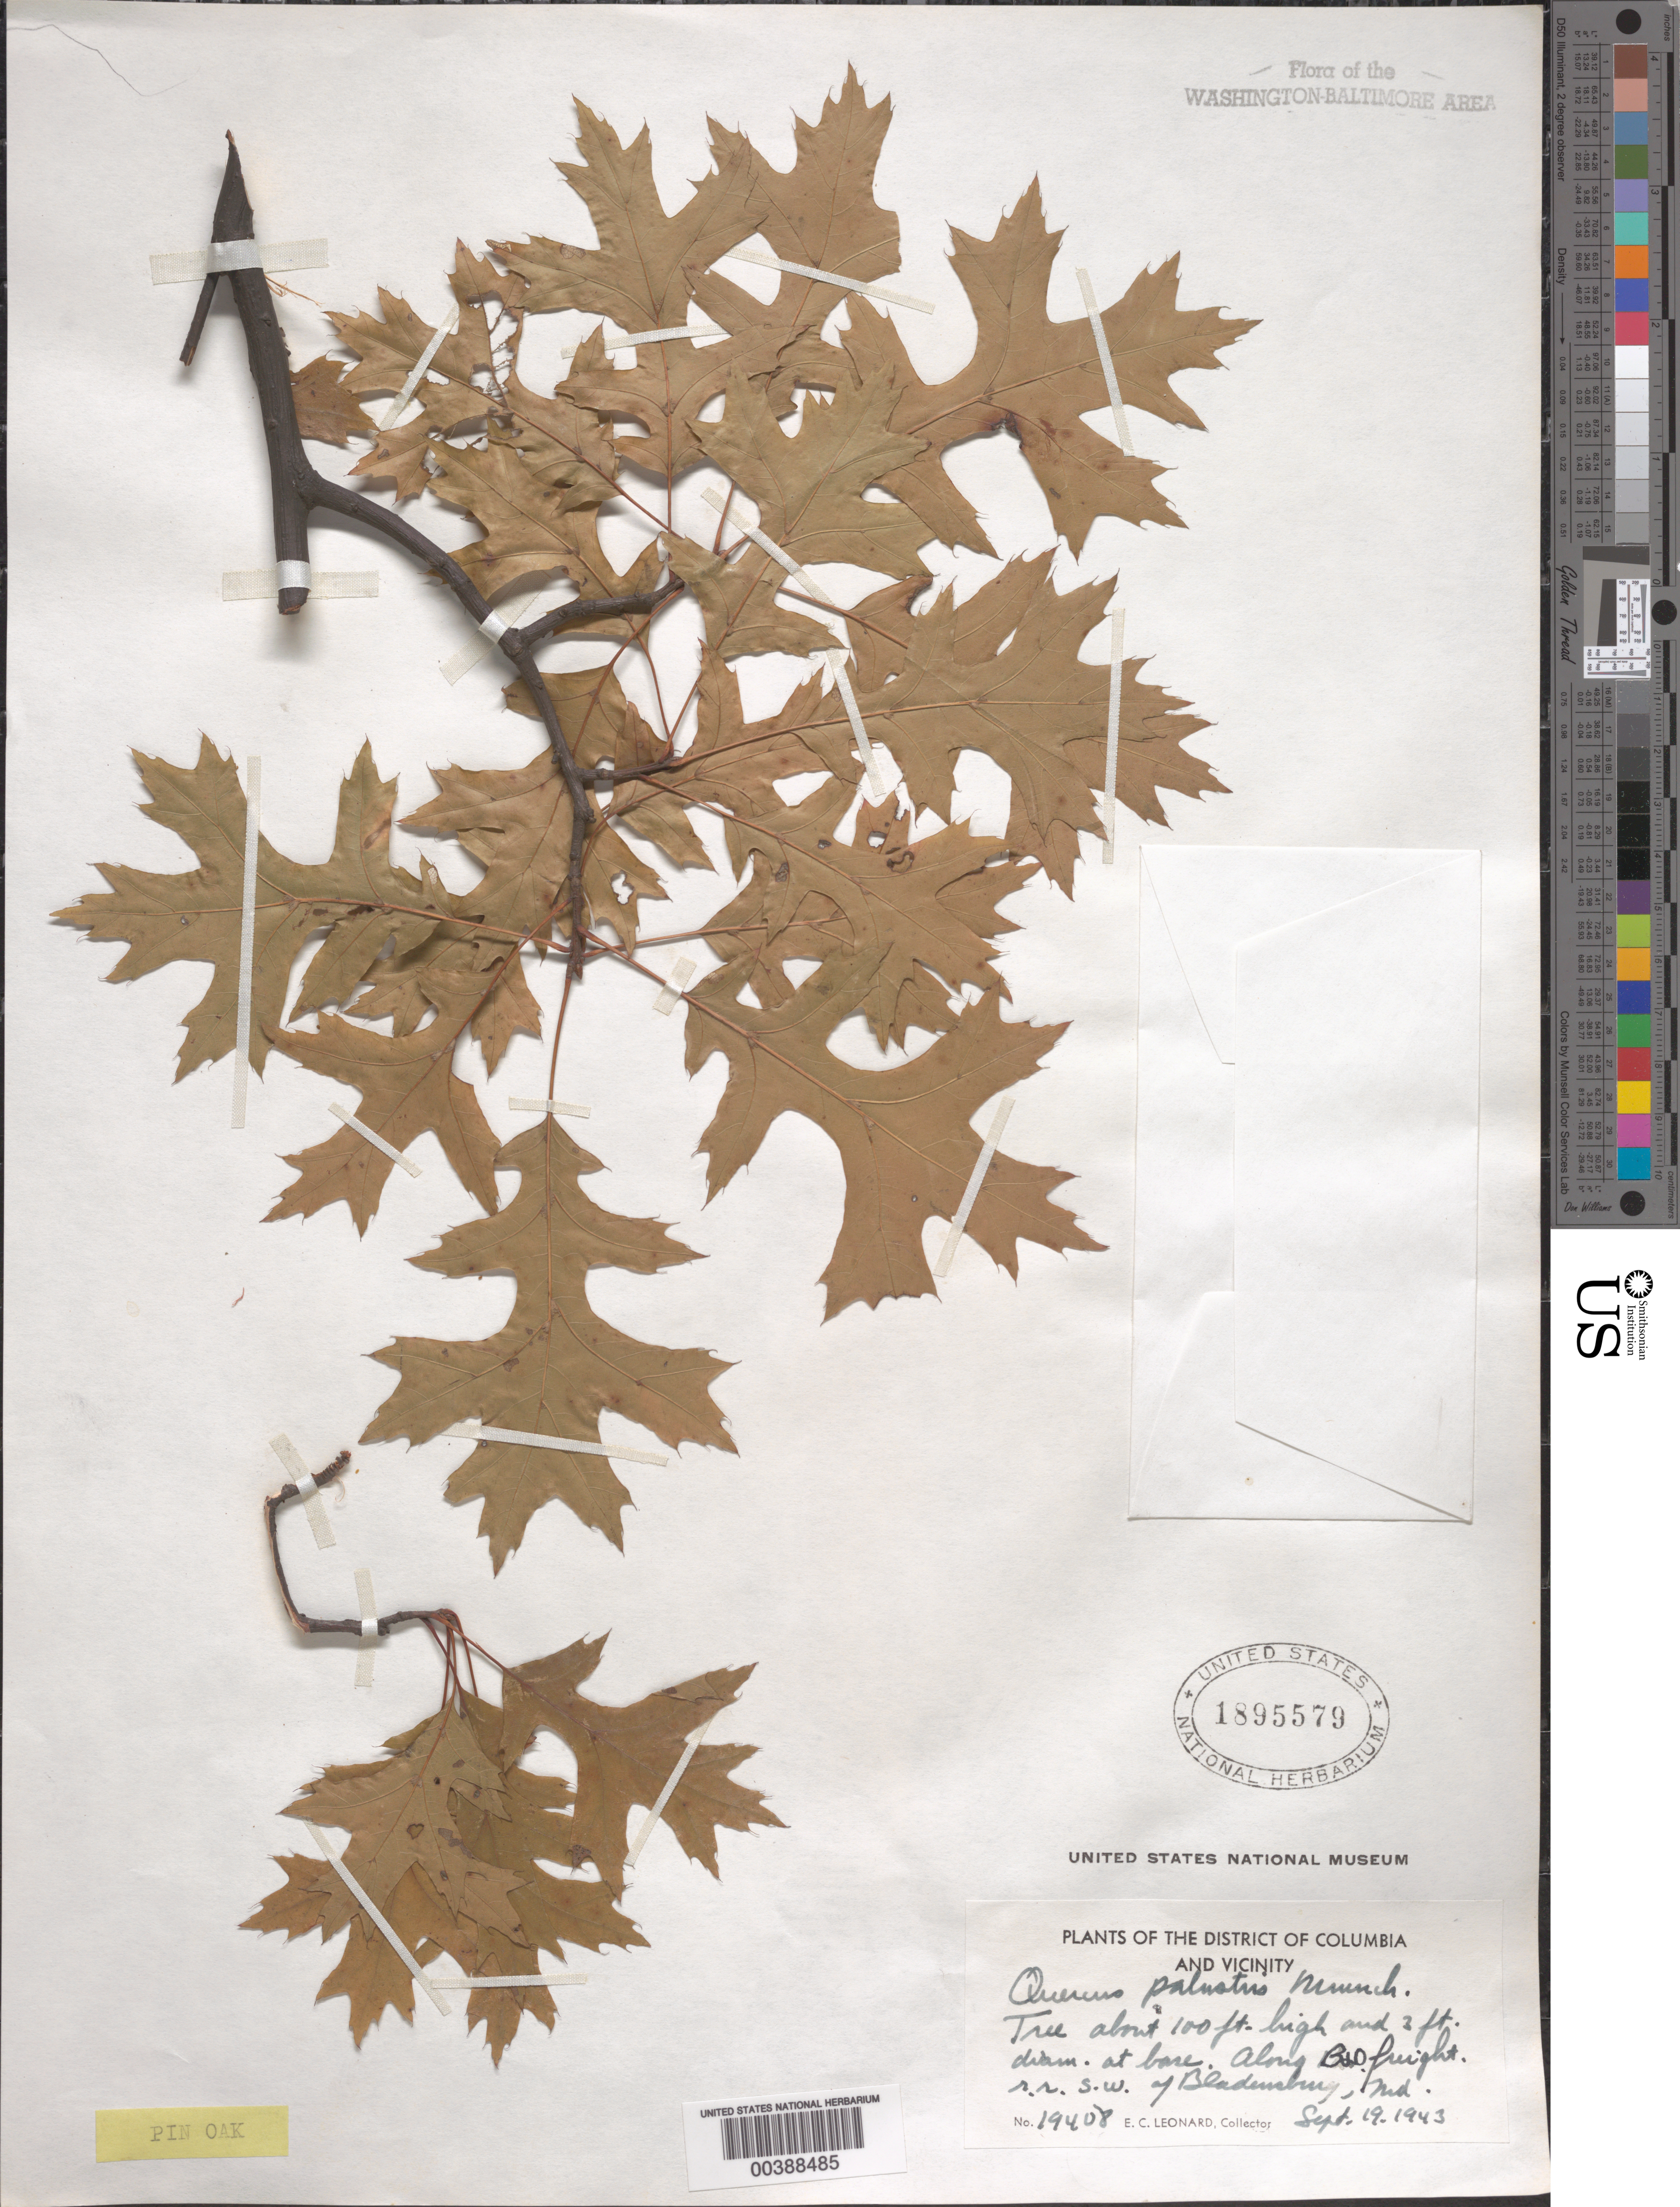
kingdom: Plantae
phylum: Tracheophyta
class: Magnoliopsida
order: Fagales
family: Fagaceae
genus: Quercus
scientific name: Quercus palustris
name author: Münchh.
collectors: E. C. Leonard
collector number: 19408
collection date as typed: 19 Sep 1943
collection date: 1943-09-19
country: United States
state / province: Maryland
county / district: Prince George's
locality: Southwest of Bladensburg, B. and O. Railroad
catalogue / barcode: US 1895579